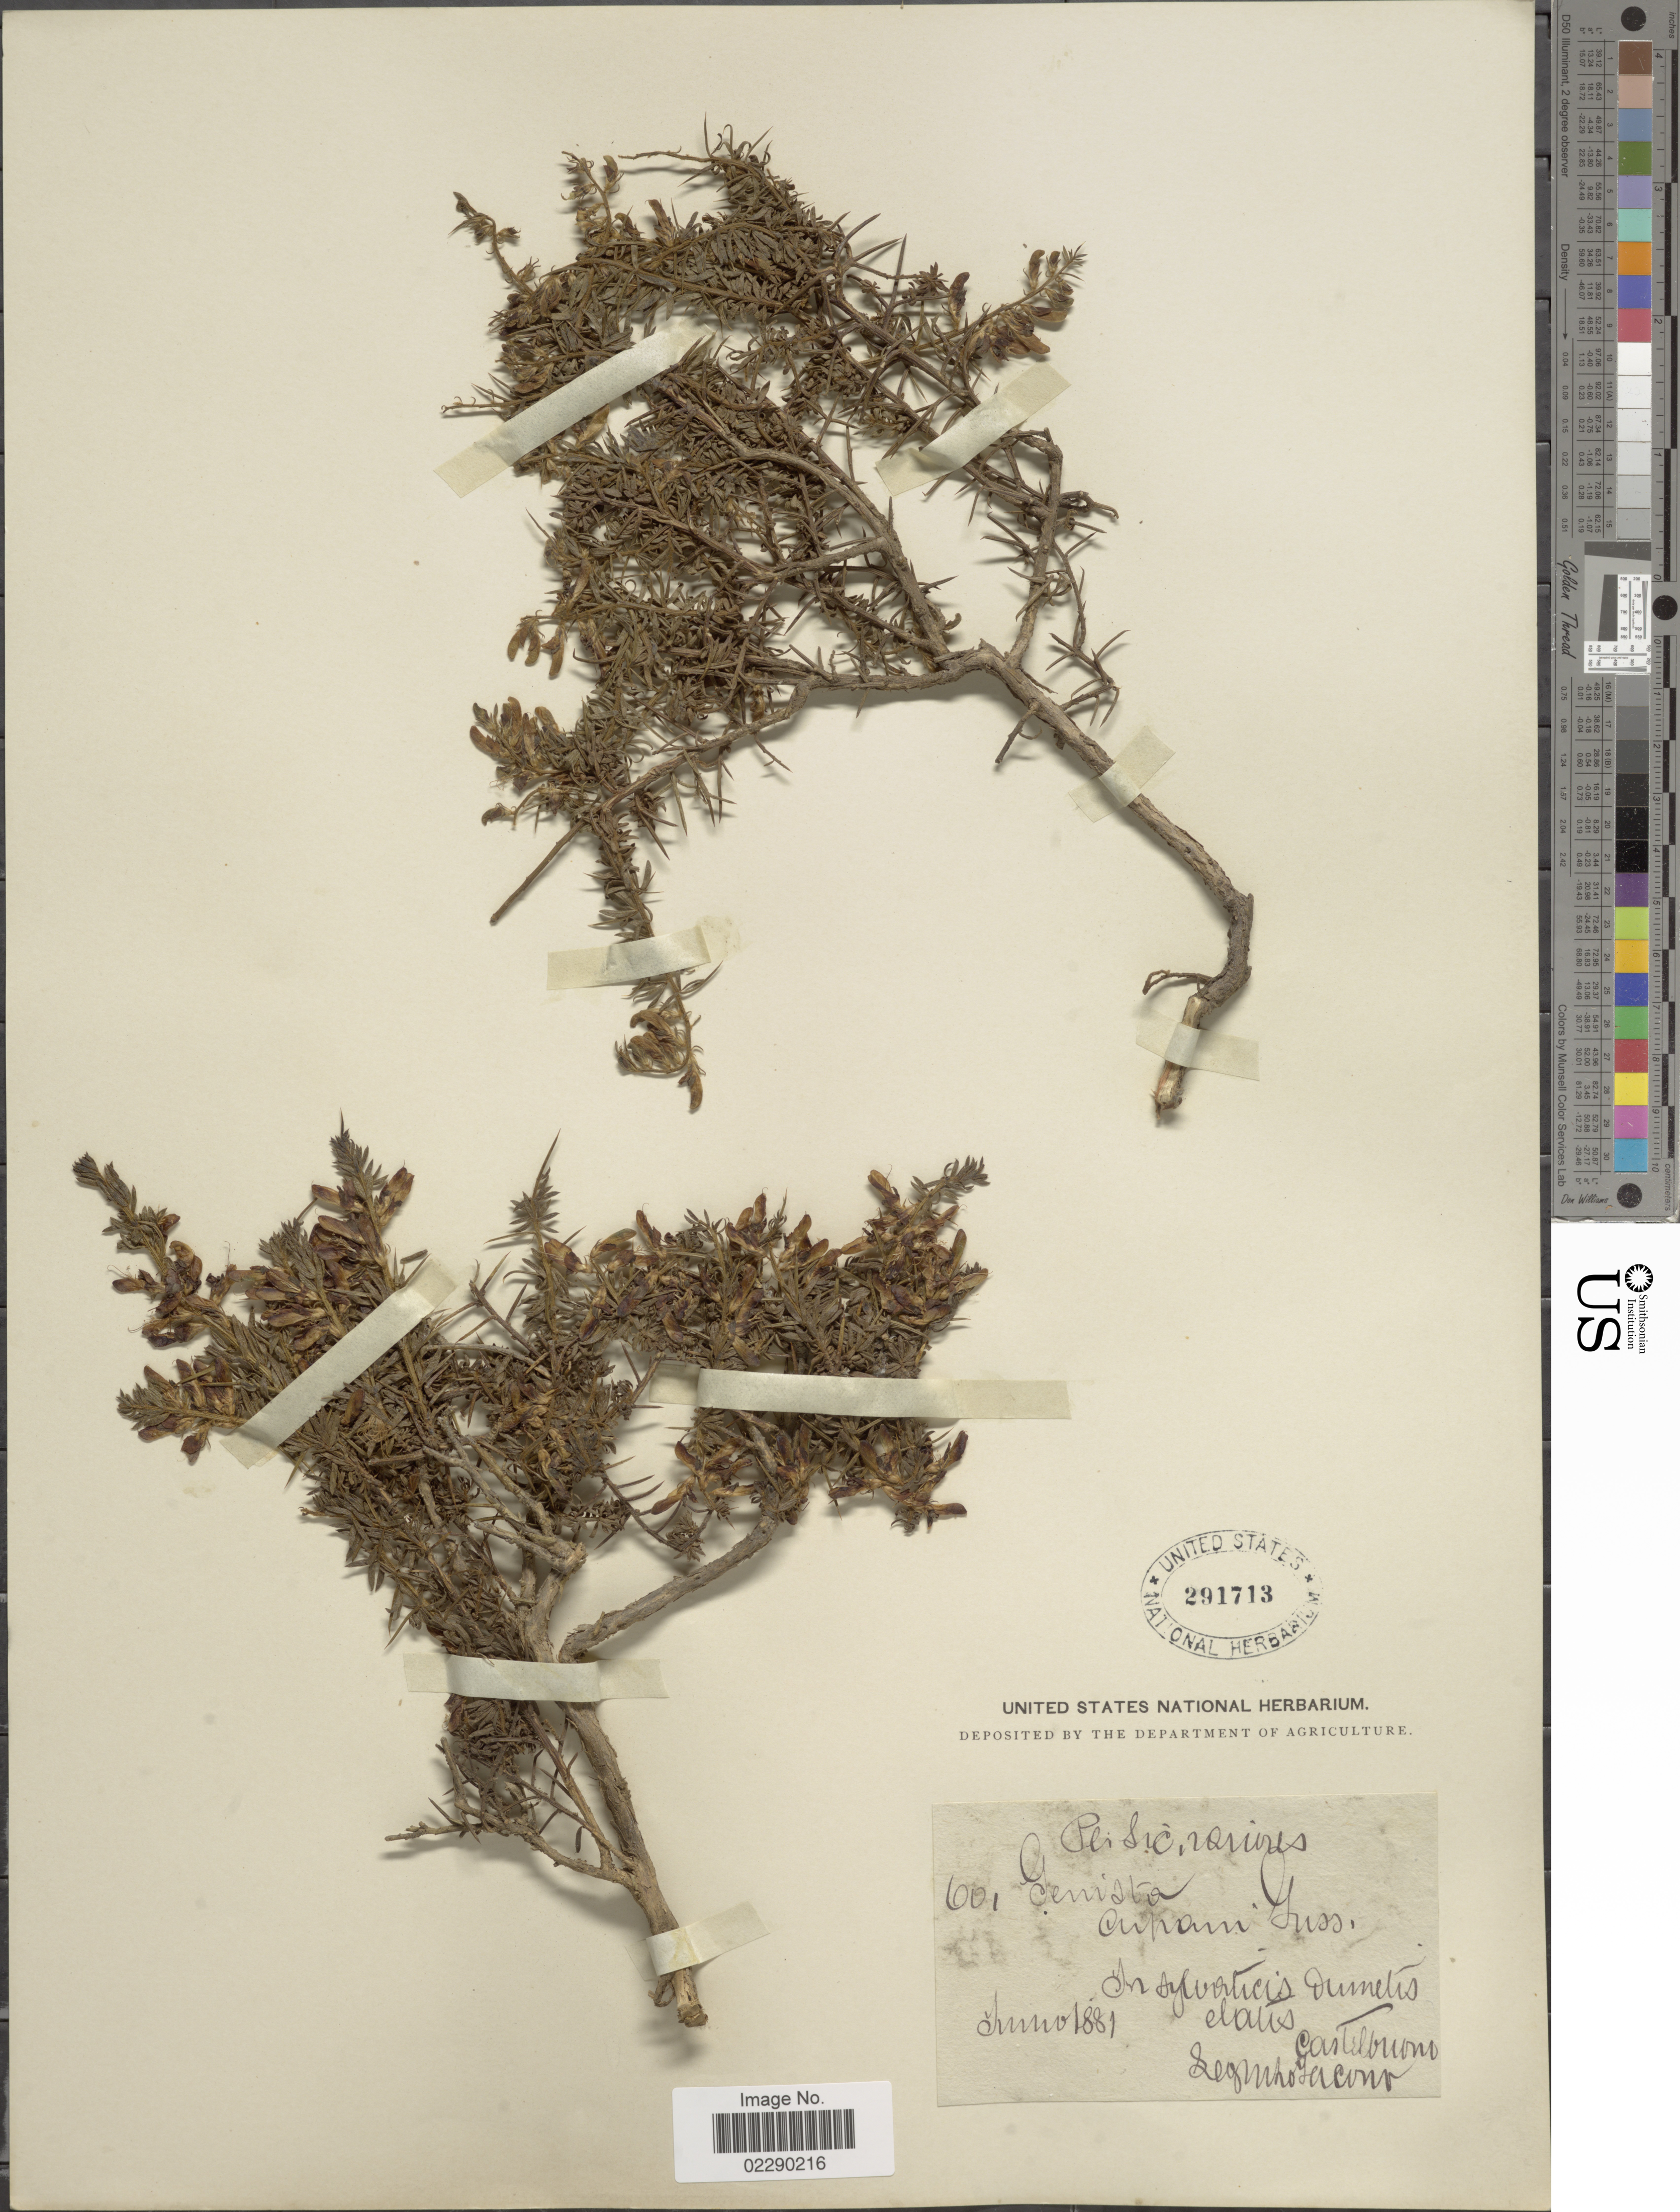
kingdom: Plantae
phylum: Tracheophyta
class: Magnoliopsida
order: Fabales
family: Fabaceae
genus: Genista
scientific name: Genista cupani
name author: Gussone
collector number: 601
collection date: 1881-06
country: Italy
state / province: Siciliana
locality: Castelbuono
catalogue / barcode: US 291713